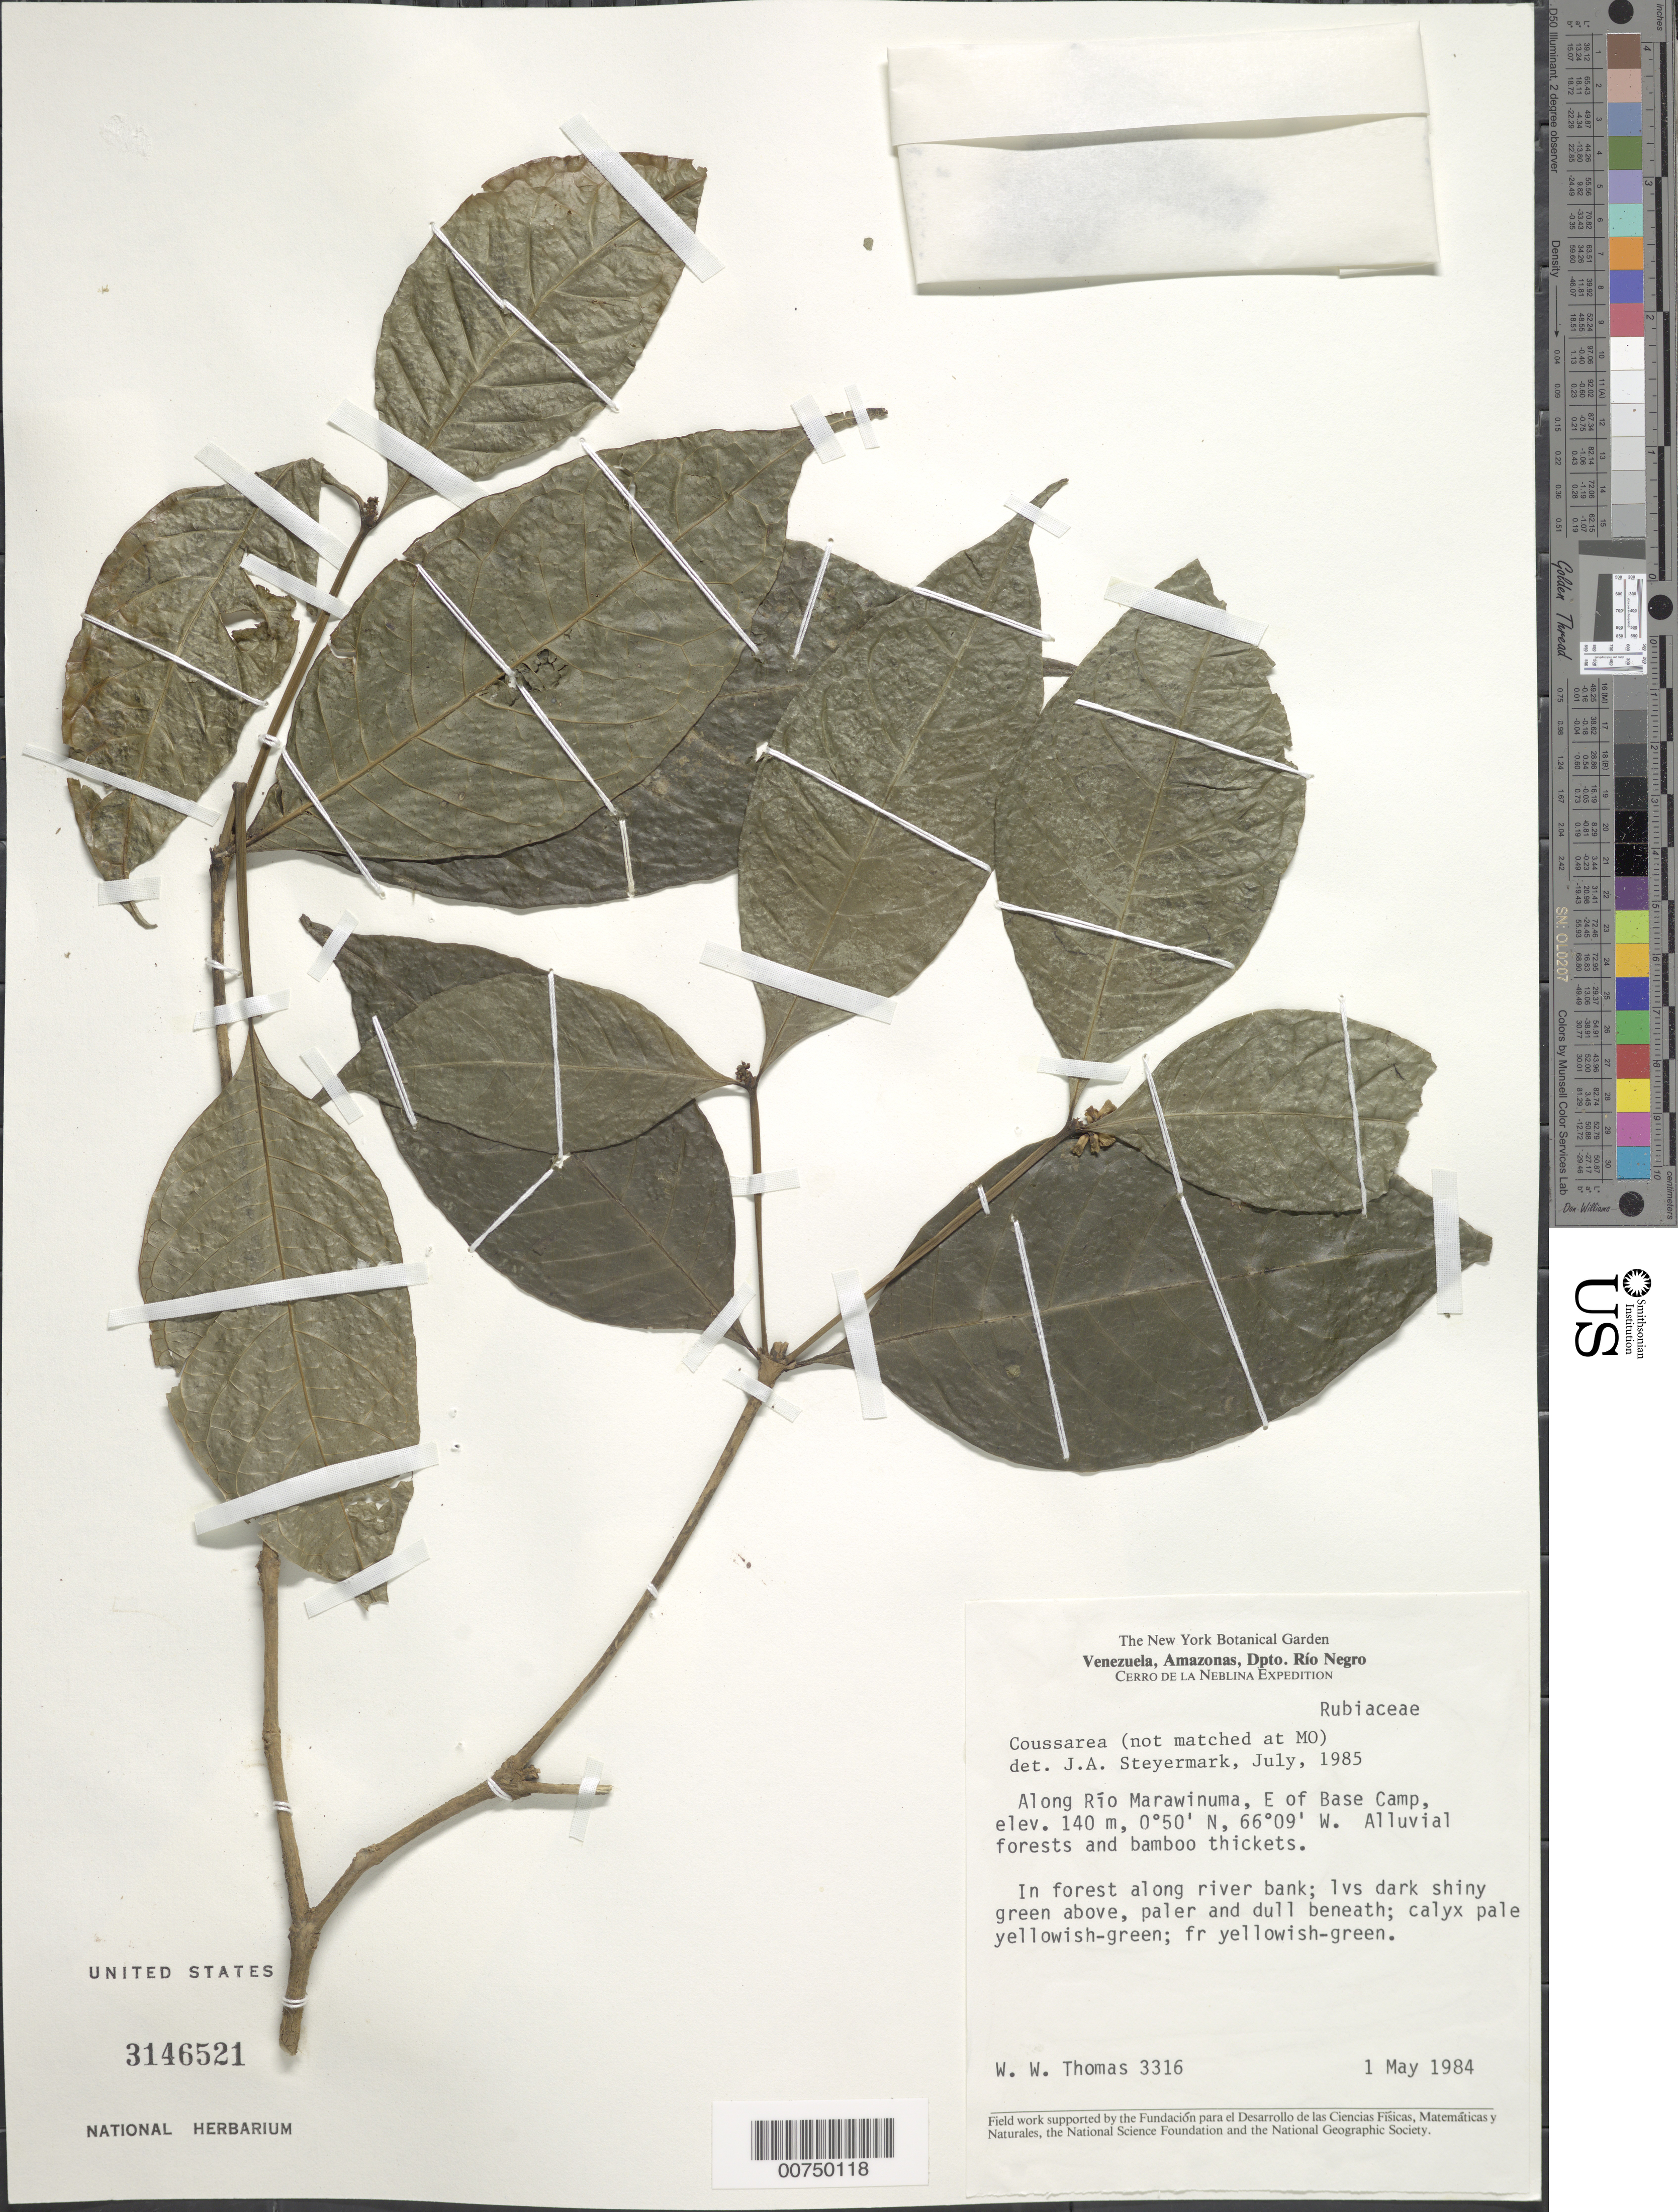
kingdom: Plantae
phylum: Tracheophyta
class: Magnoliopsida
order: Gentianales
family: Rubiaceae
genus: Coussarea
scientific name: Coussarea sp.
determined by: Steyermark, Julian A., (VEN)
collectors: W. W. Thomas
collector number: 3316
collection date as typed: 1-May-84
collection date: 1984-05-01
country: Venezuela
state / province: Amazonas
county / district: Río Negro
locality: Dpto. Río Negro, Cerro de La Neblina, along Río Marawinuma, E of base camp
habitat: Alluvial forest and bamboo thickets; forest along river bank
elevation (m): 140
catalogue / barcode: US 3146521